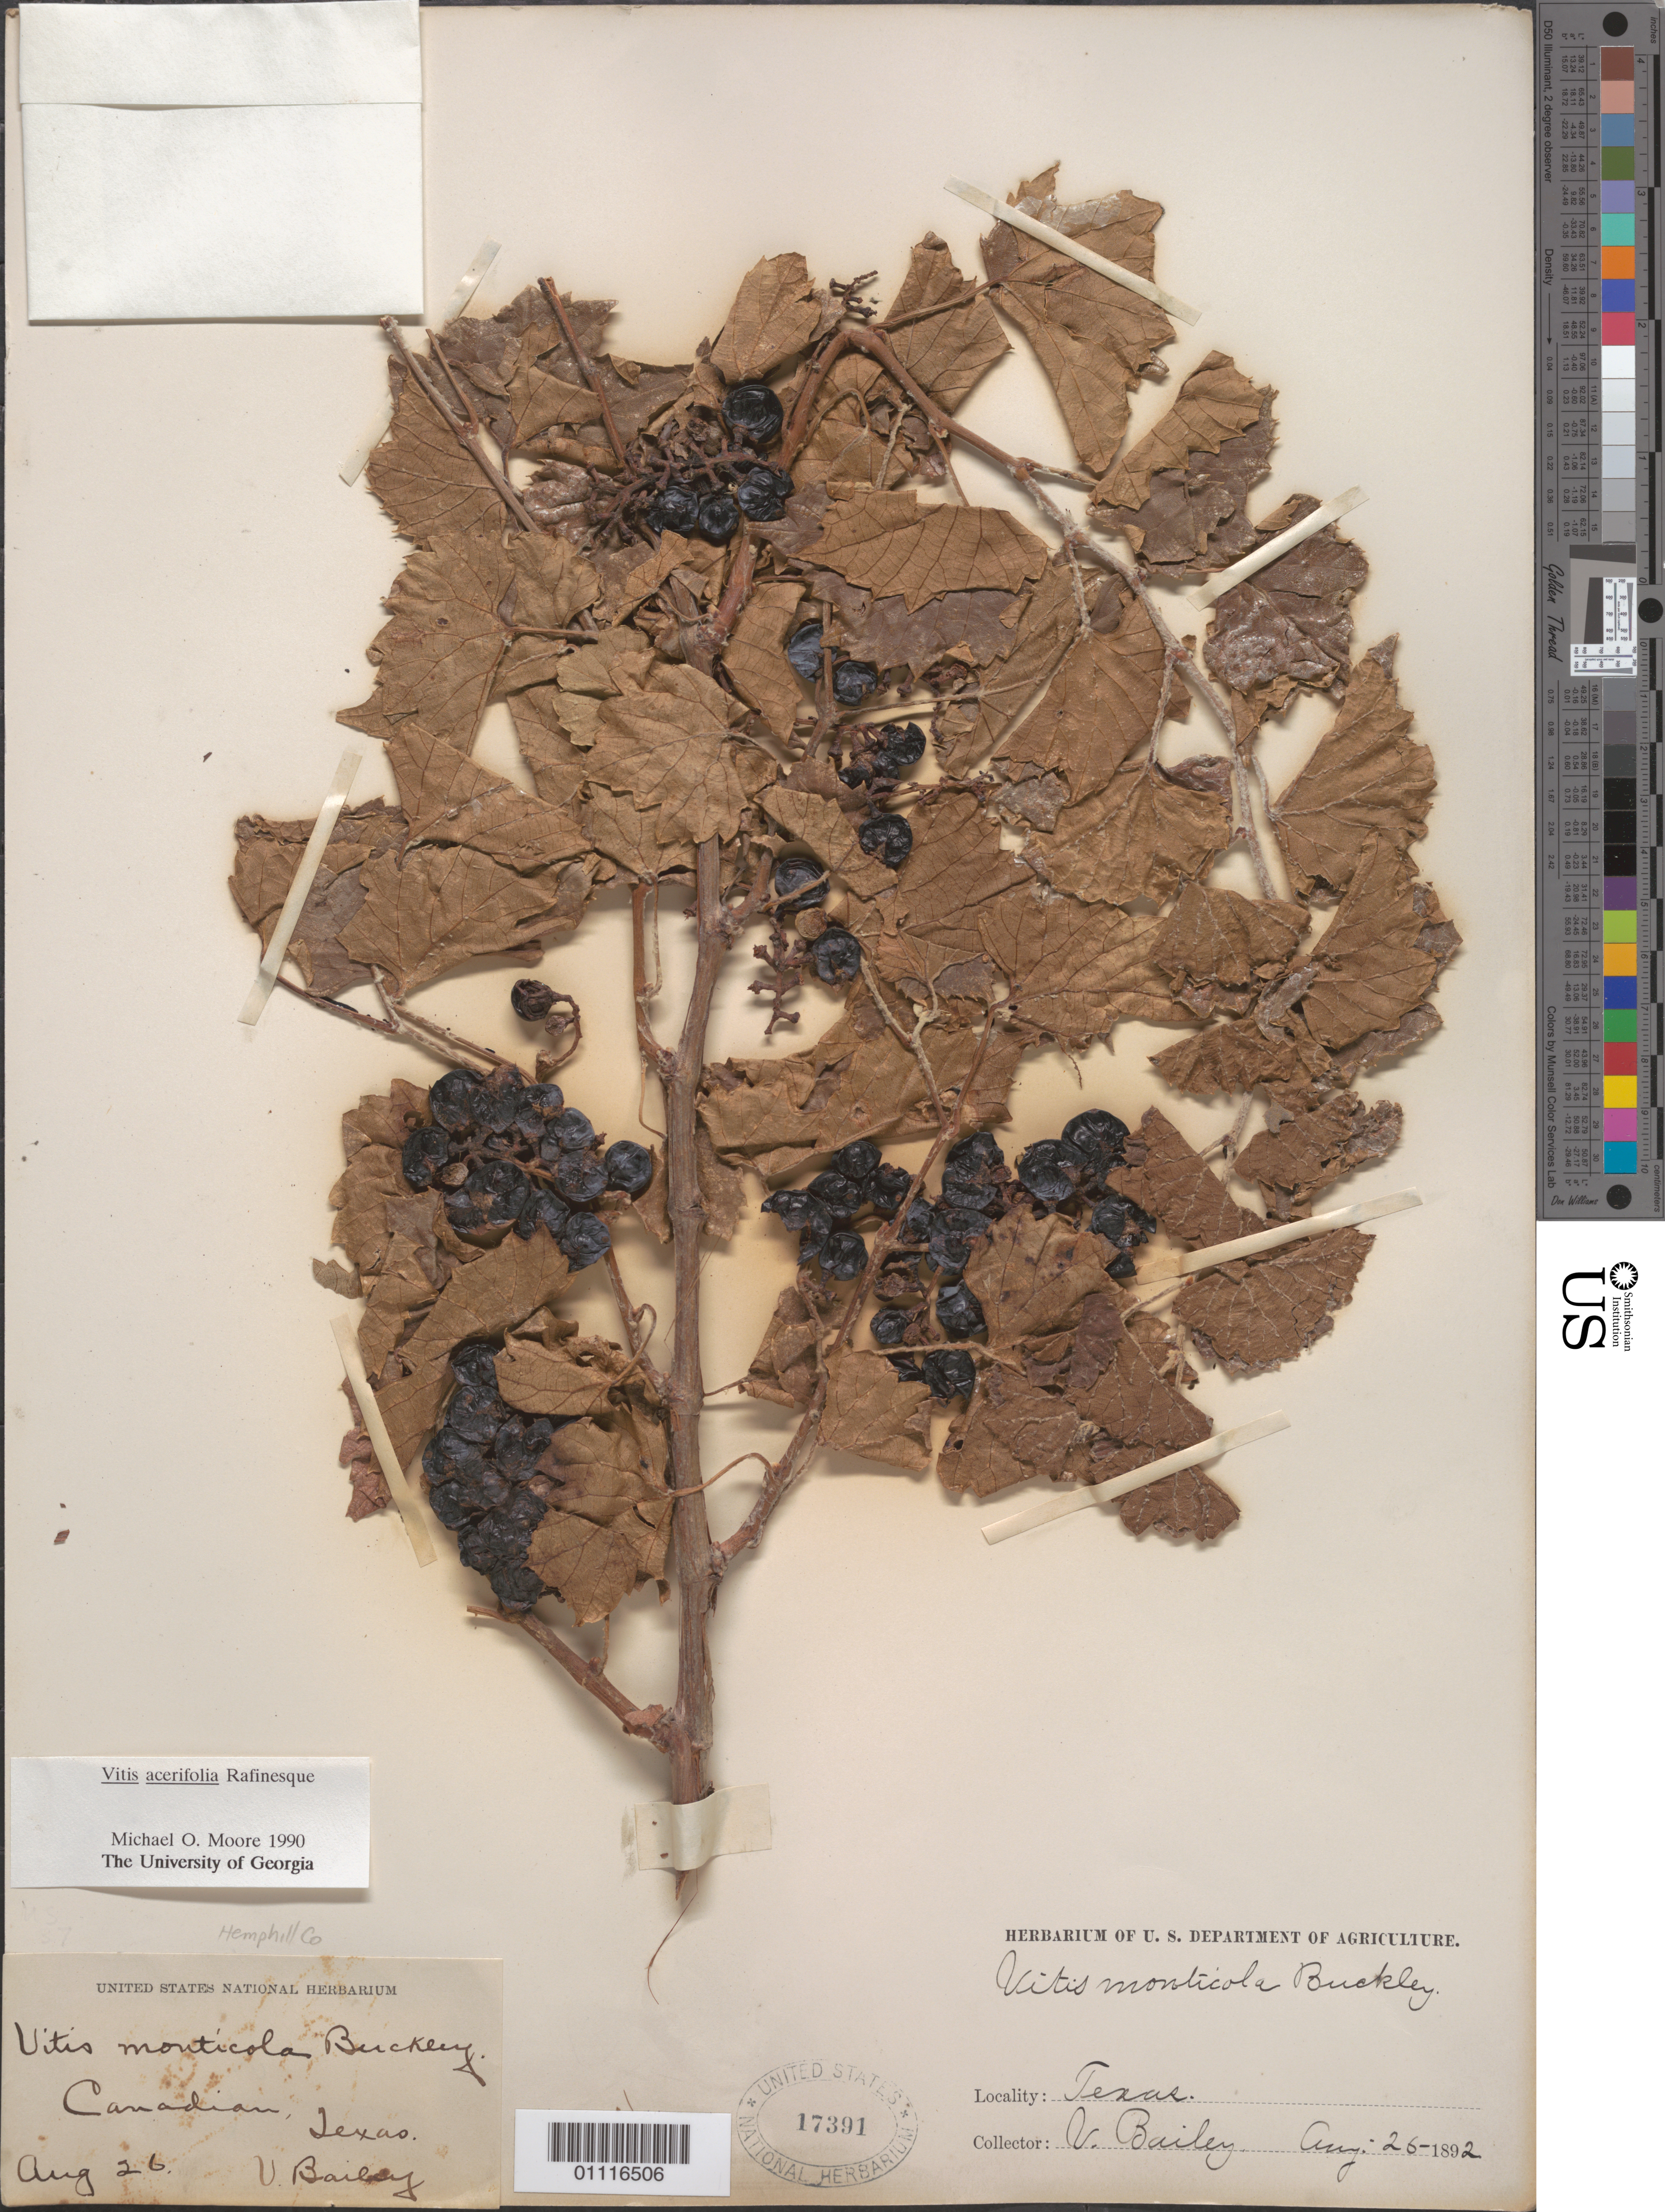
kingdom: Plantae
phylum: Tracheophyta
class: Magnoliopsida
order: Vitales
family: Vitaceae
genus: Vitis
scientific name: Vitis acerifolia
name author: Raf.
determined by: Moore, M. O.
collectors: V. O. Bailey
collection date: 1892-08-26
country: United States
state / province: Texas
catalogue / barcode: US 17391